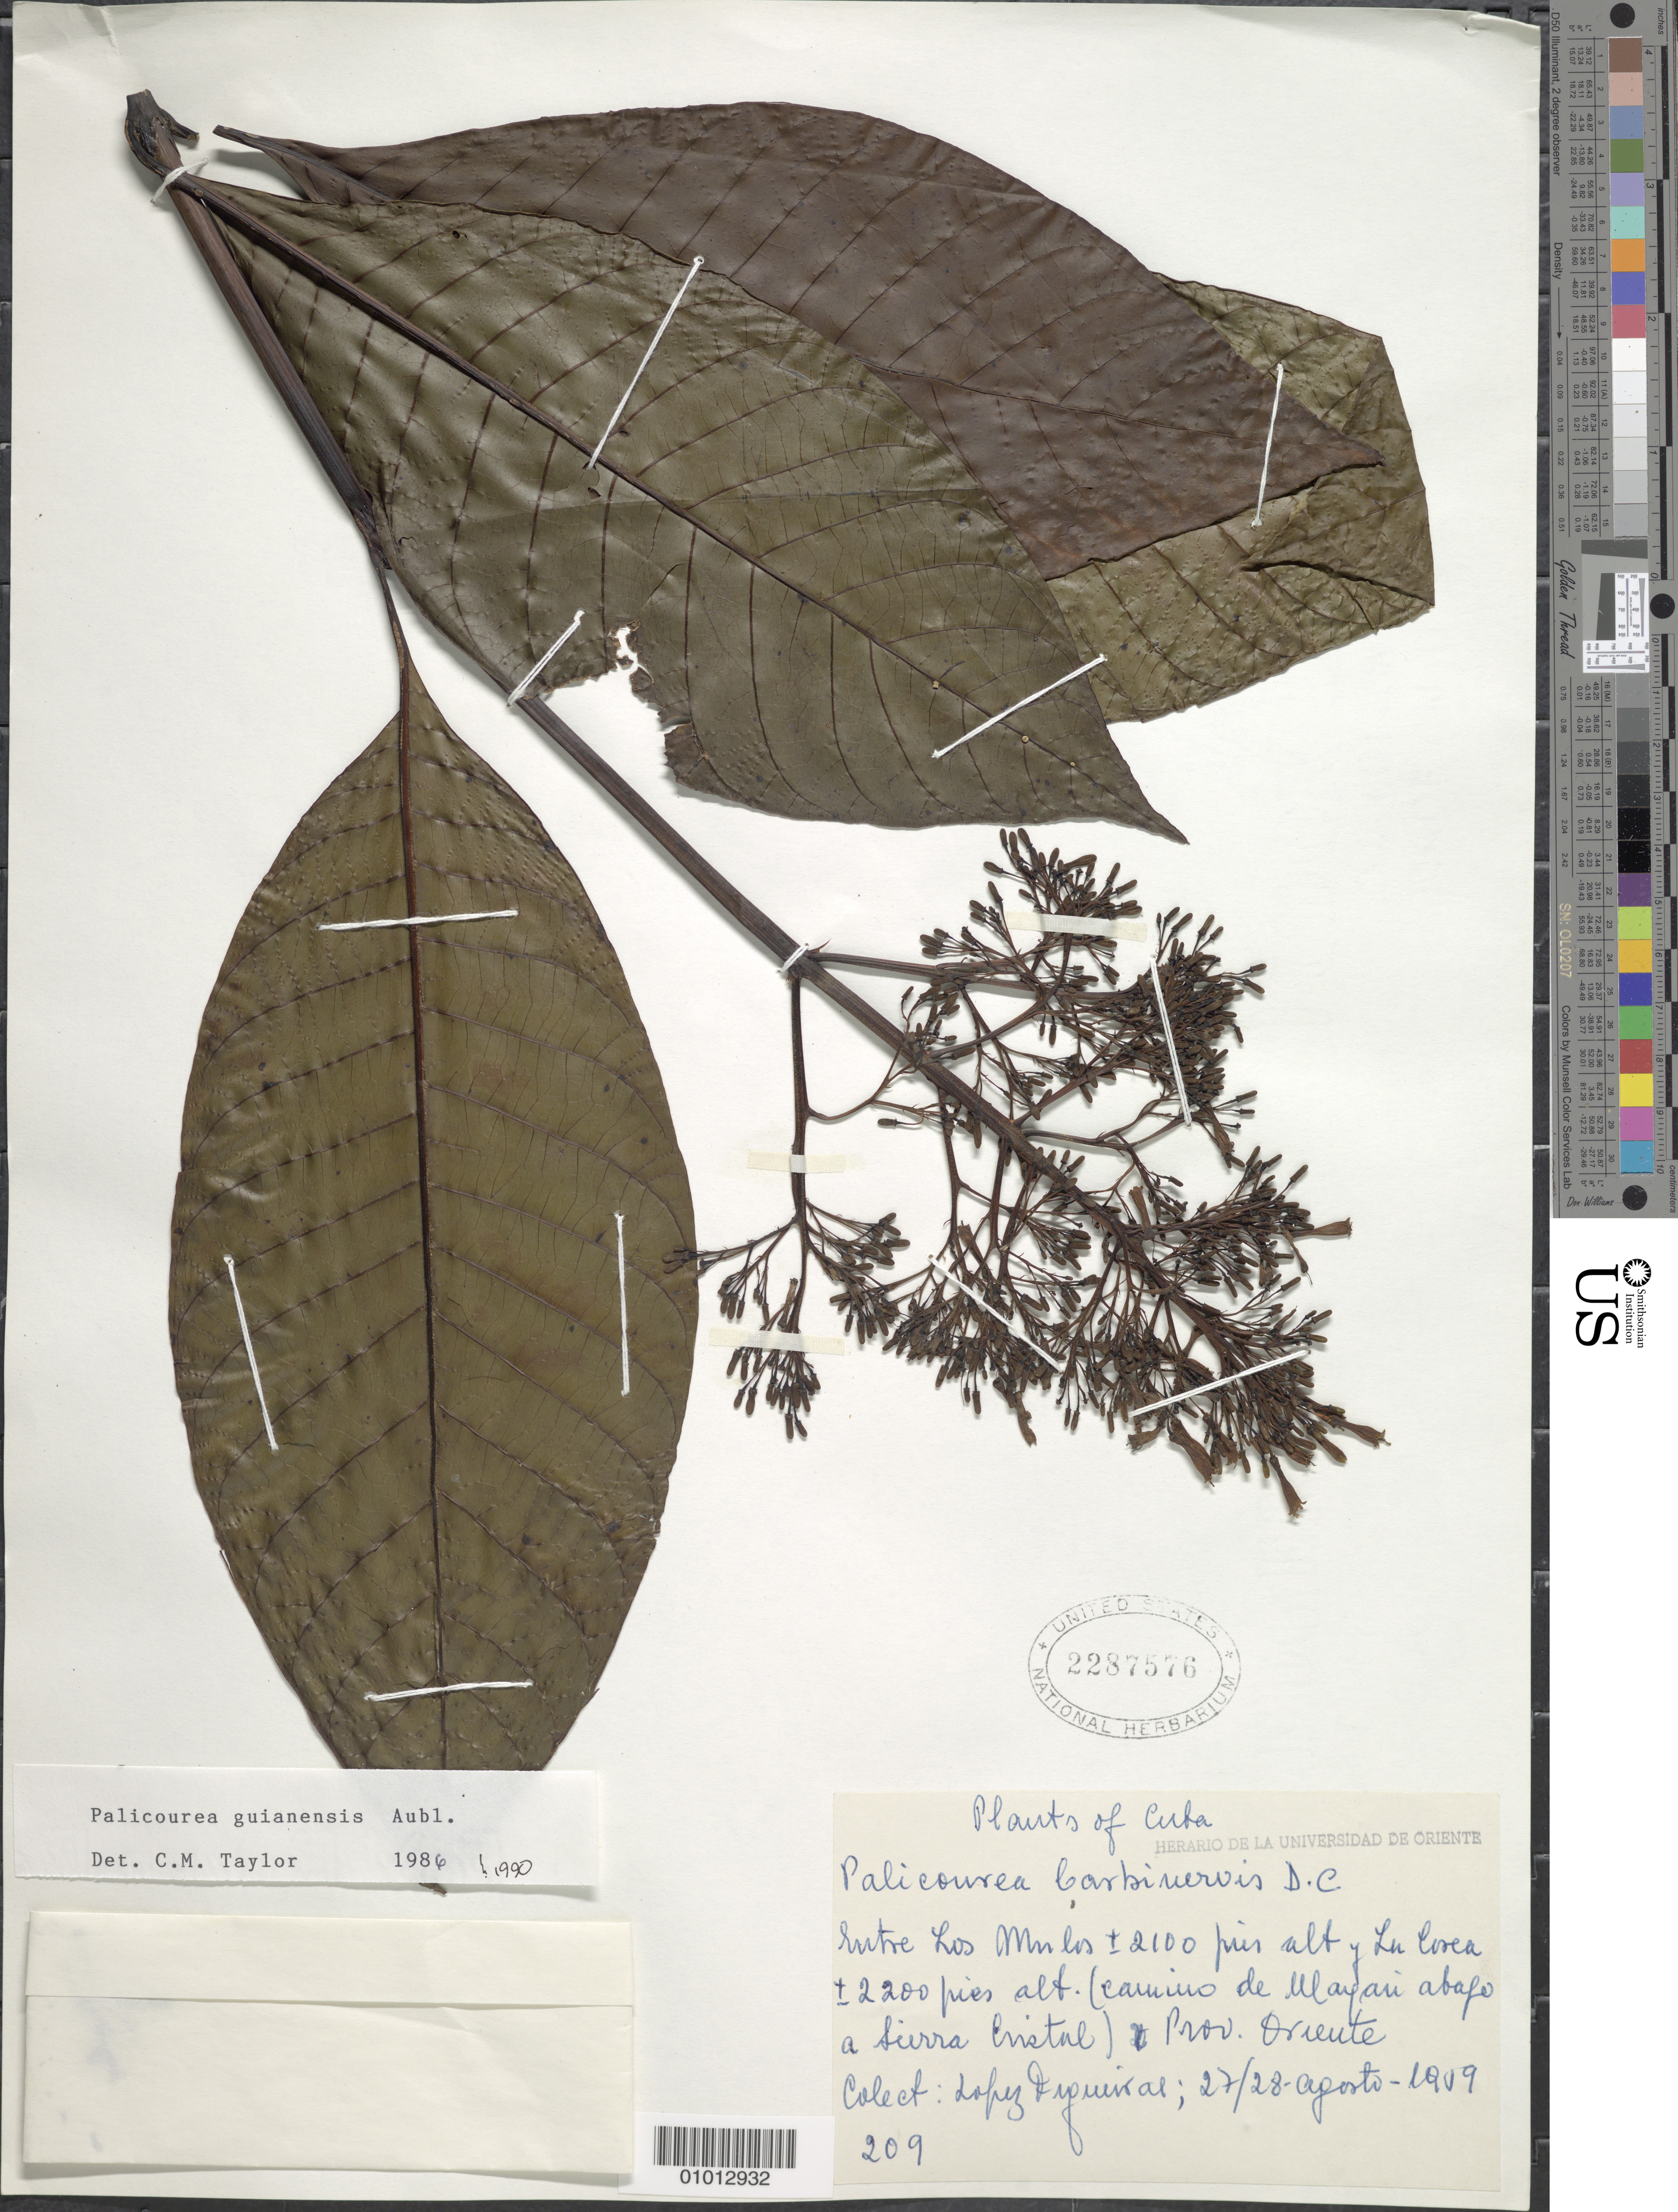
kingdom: Plantae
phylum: Tracheophyta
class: Magnoliopsida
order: Gentianales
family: Rubiaceae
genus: Palicourea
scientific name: Palicourea guianensis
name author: Aubl.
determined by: Taylor, Charlotte M.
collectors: M. López Figueiras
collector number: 209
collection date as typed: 27 Aug 1959 to 28 Aug 1959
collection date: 1959-08-27/1959-08-28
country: Cuba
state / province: Oriente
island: Cuba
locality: Entre Los Menlos y La Cosea, camino de Mayari abajo a Sierra del Cristal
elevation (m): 2100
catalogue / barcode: US 2287576